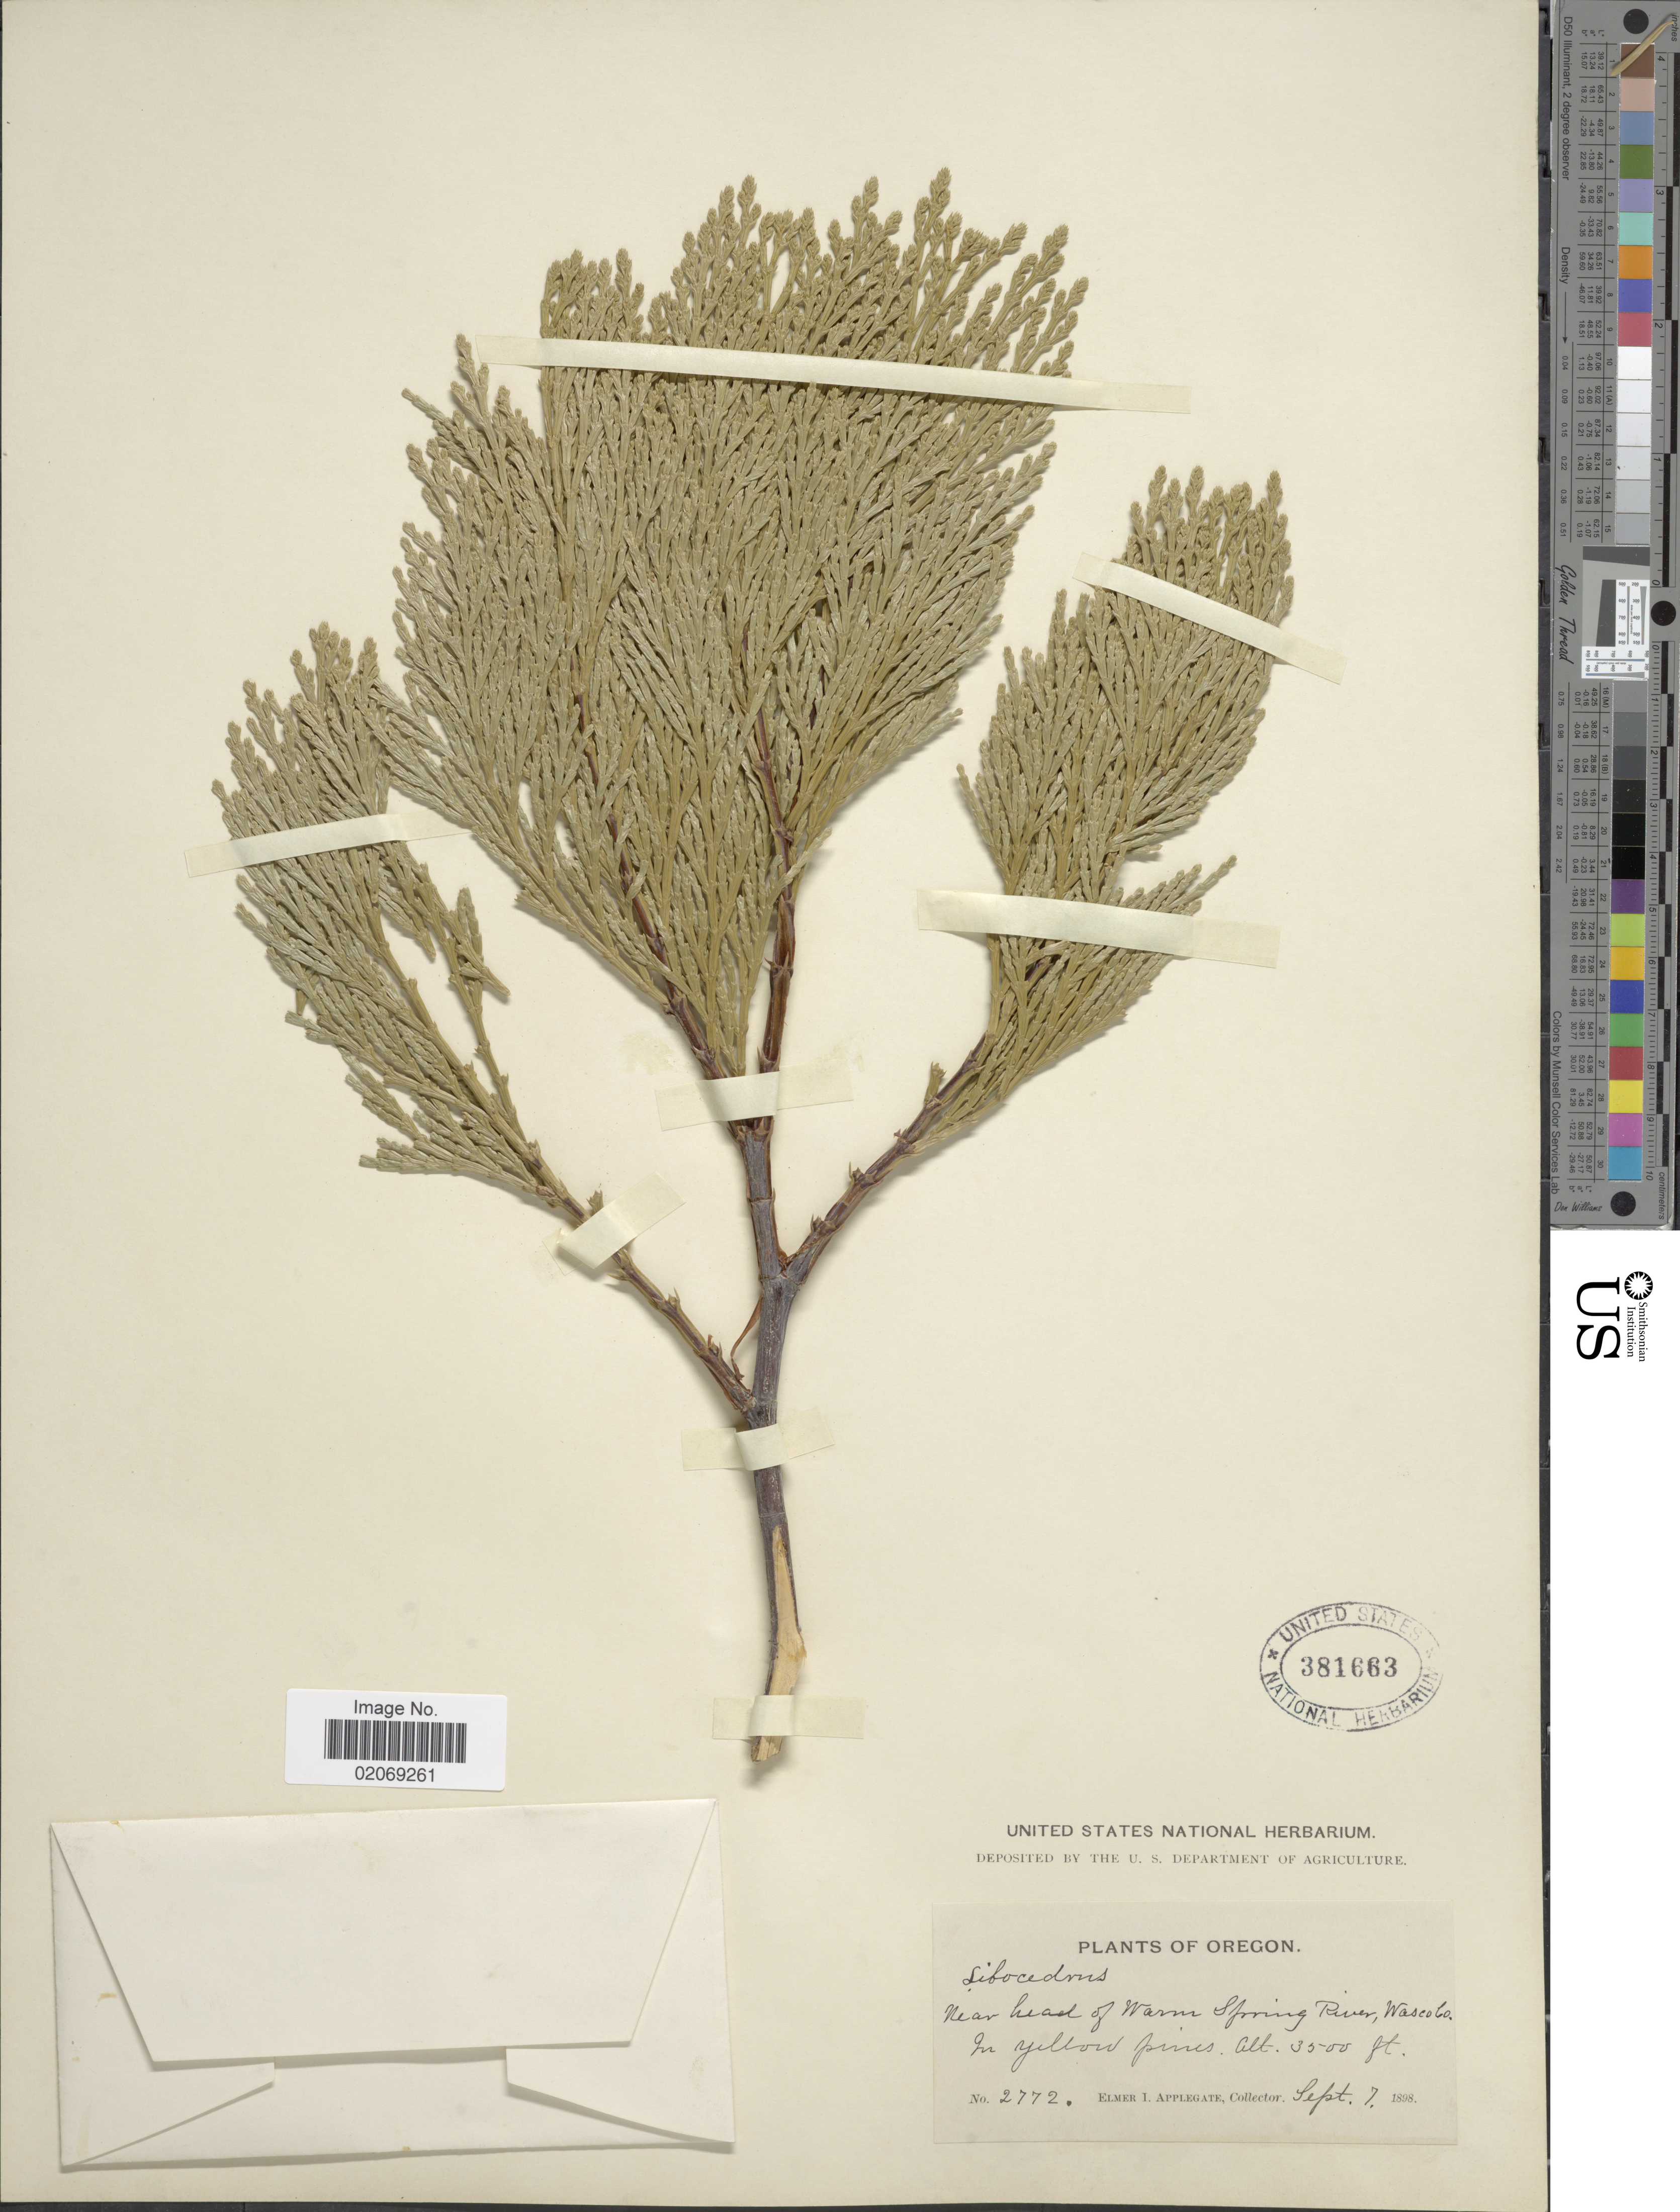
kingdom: Plantae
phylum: Tracheophyta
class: Pinopsida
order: Pinales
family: Cupressaceae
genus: Libocedrus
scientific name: Libocedrus decurrens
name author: Torr.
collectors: E. I. Applegate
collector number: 2772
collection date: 1898-09-07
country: United States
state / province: Oregon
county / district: Wasco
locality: Near head of Warm Spring River, Wasco Co.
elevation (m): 1067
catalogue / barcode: US 381663